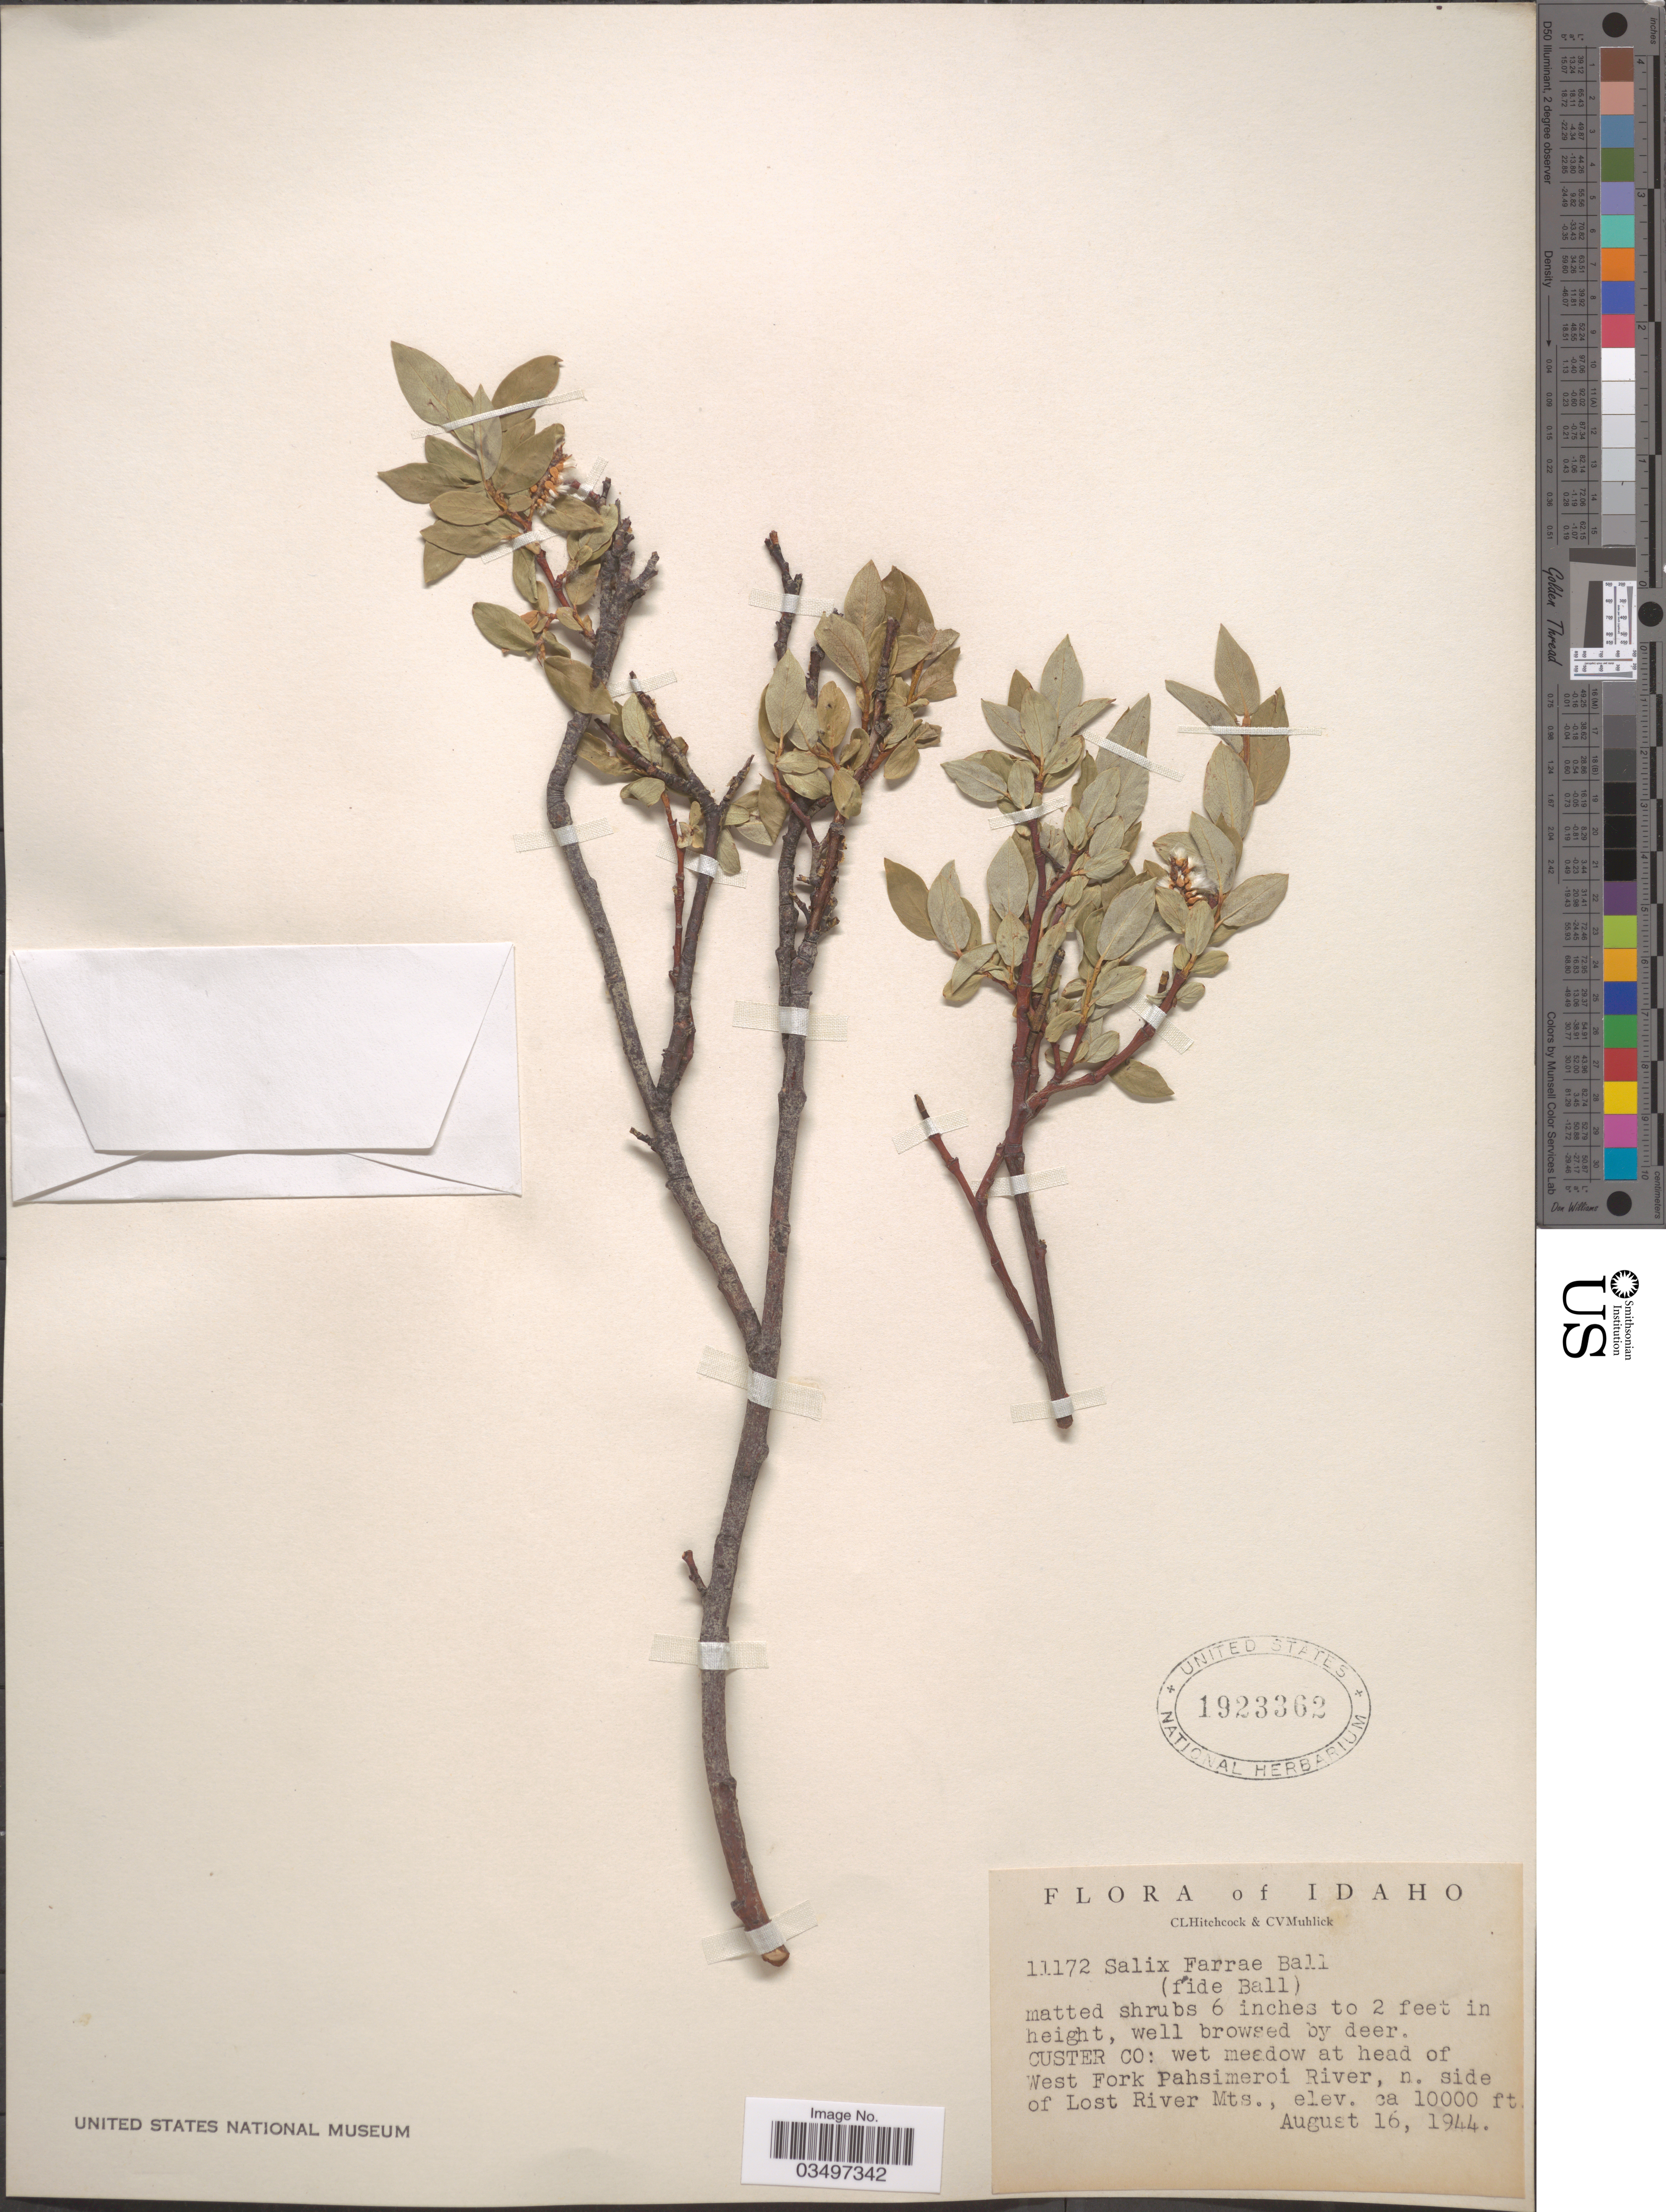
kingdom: Plantae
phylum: Tracheophyta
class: Magnoliopsida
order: Malpighiales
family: Salicaceae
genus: Salix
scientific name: Salix farrae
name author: C.R. Ball in Standl.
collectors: C. L. Hitchcock & C. V. Muhlick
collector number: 11172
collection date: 1944-08-16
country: United States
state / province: Idaho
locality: Custer Co: wet meadow at head of West Fork Pahsimeroi River, n. side of West Fork Pahsimeroi River, n. side of Lost River Mts.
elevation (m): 3048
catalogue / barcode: US 1923362